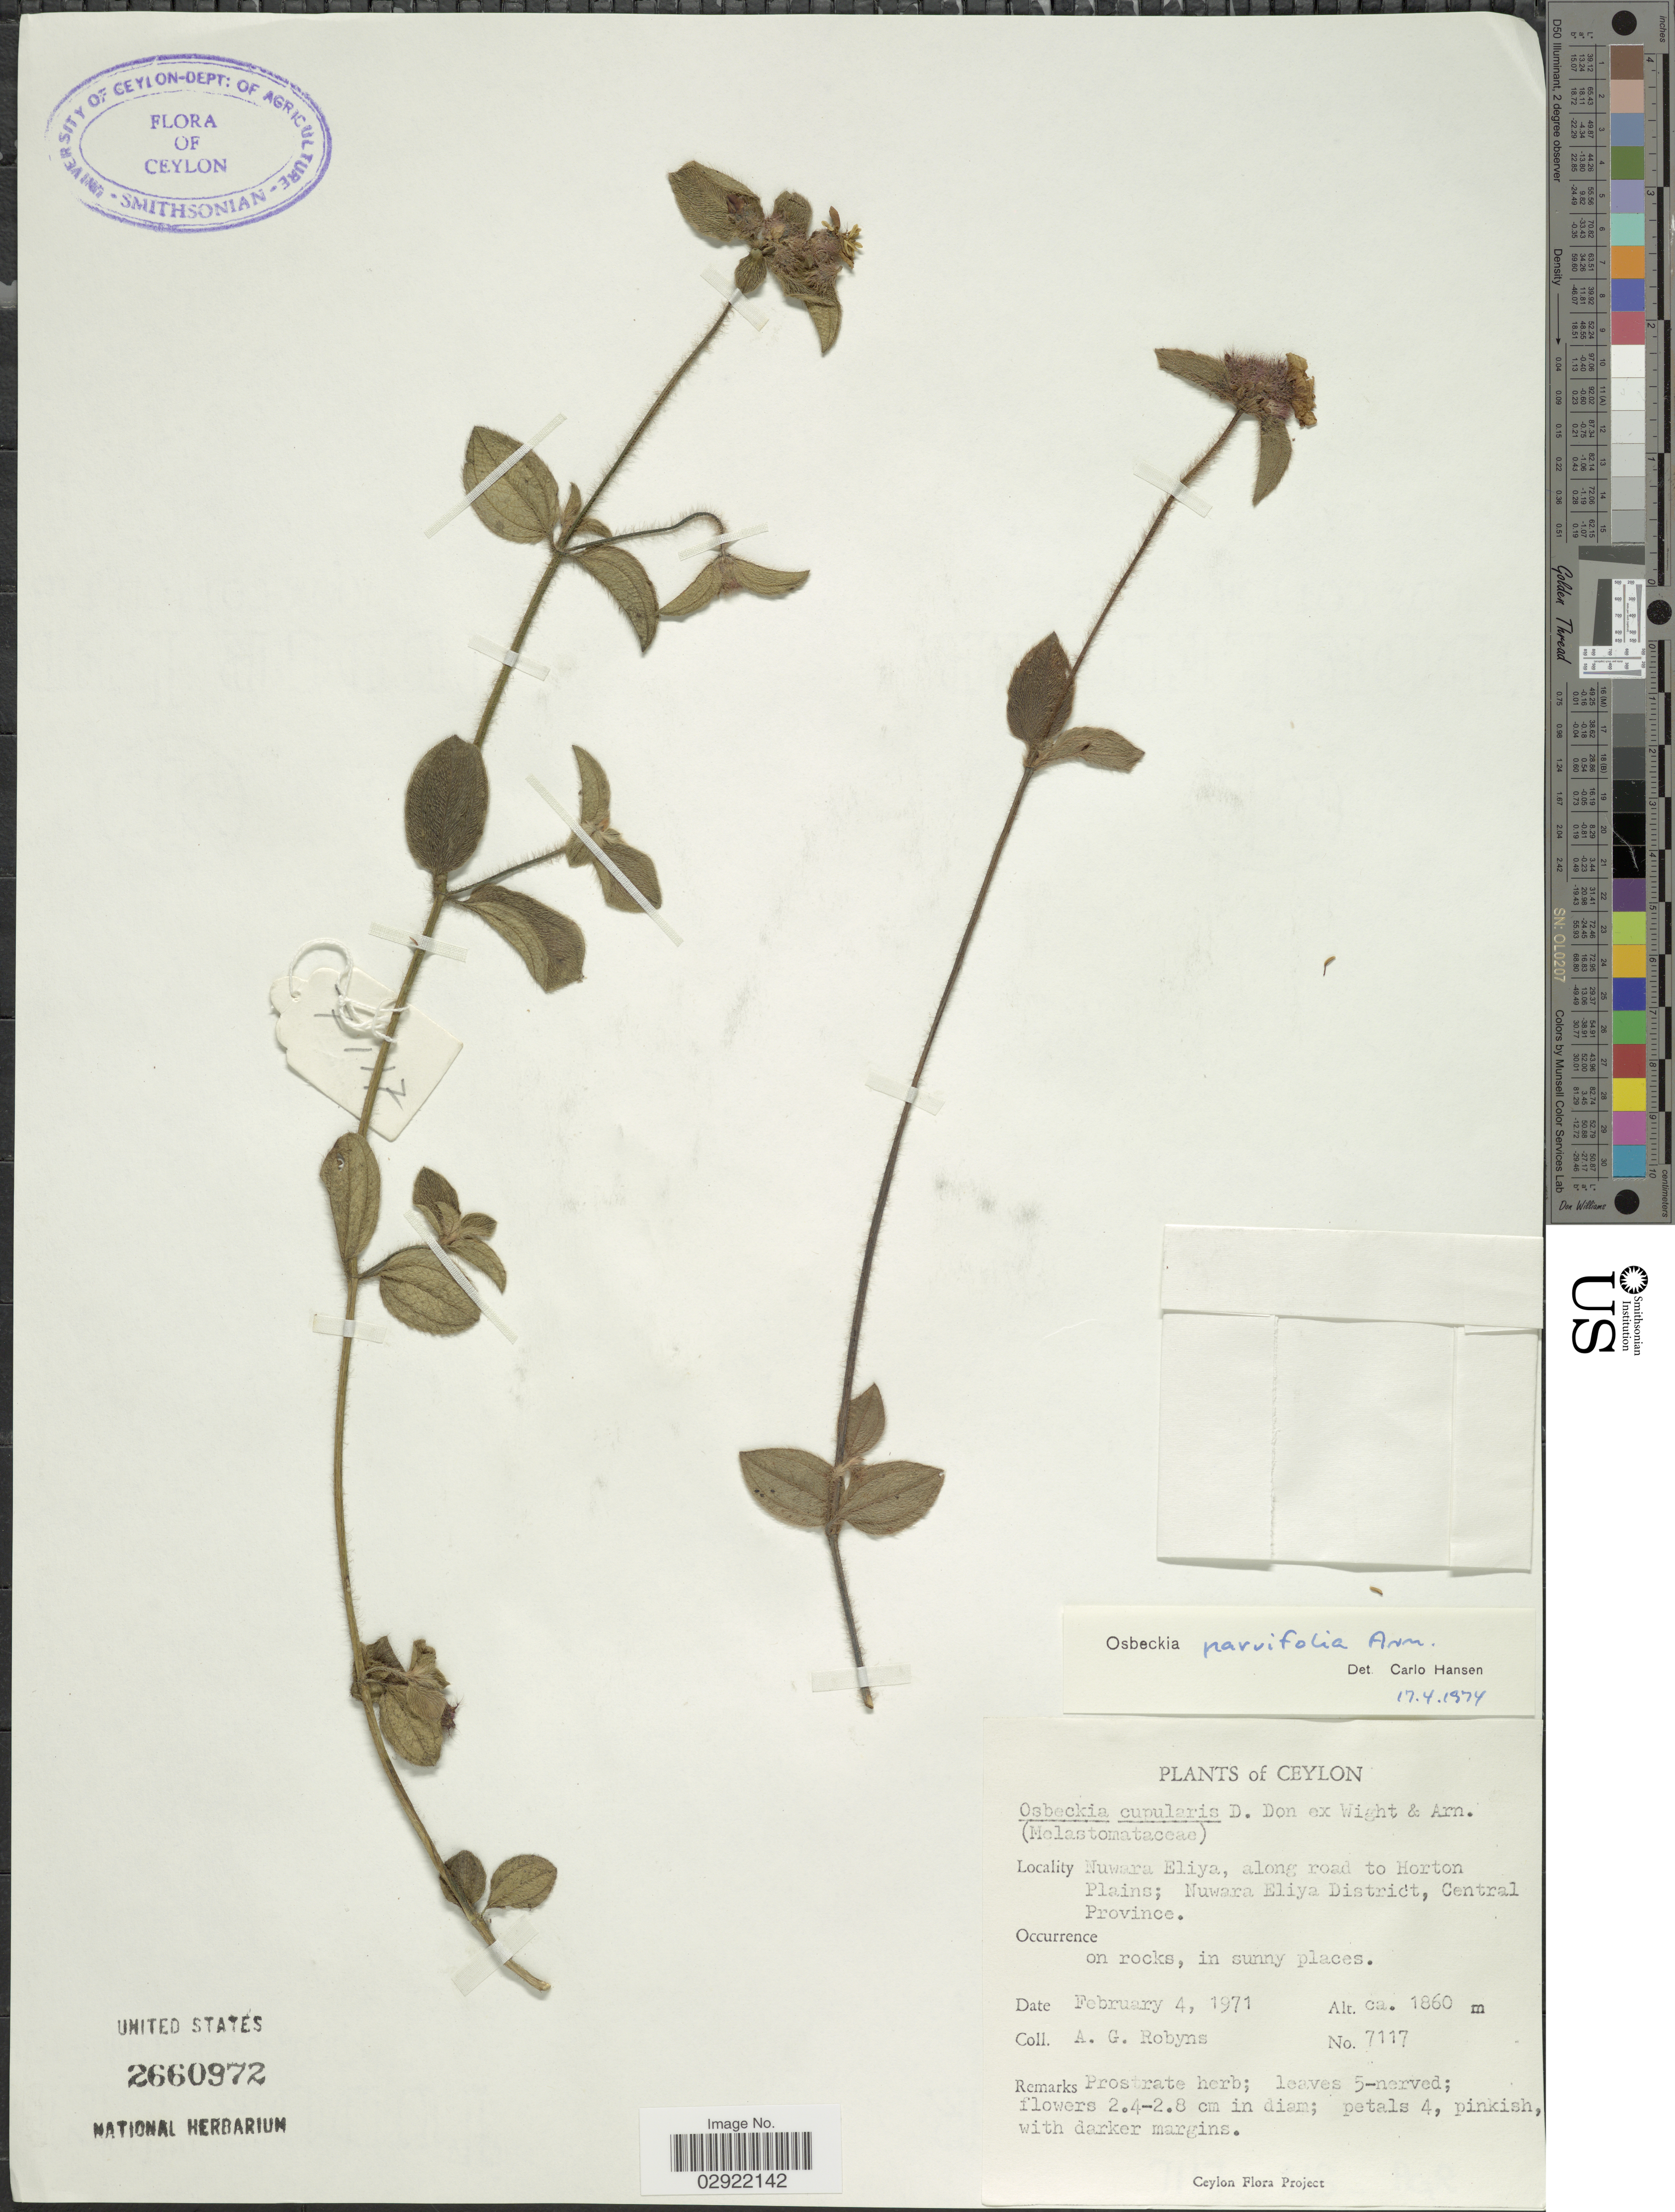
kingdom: Plantae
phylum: Tracheophyta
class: Magnoliopsida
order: Myrtales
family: Melastomataceae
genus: Osbeckia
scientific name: Osbeckia parvifolia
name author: Arn.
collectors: A. Robyns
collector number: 7117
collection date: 1971-02-04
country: Sri Lanka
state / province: Central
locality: Ceylon. Nuwara Eliya, along road to Horton Plains; Nuwara Eliya District.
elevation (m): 1860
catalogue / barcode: US 2660972